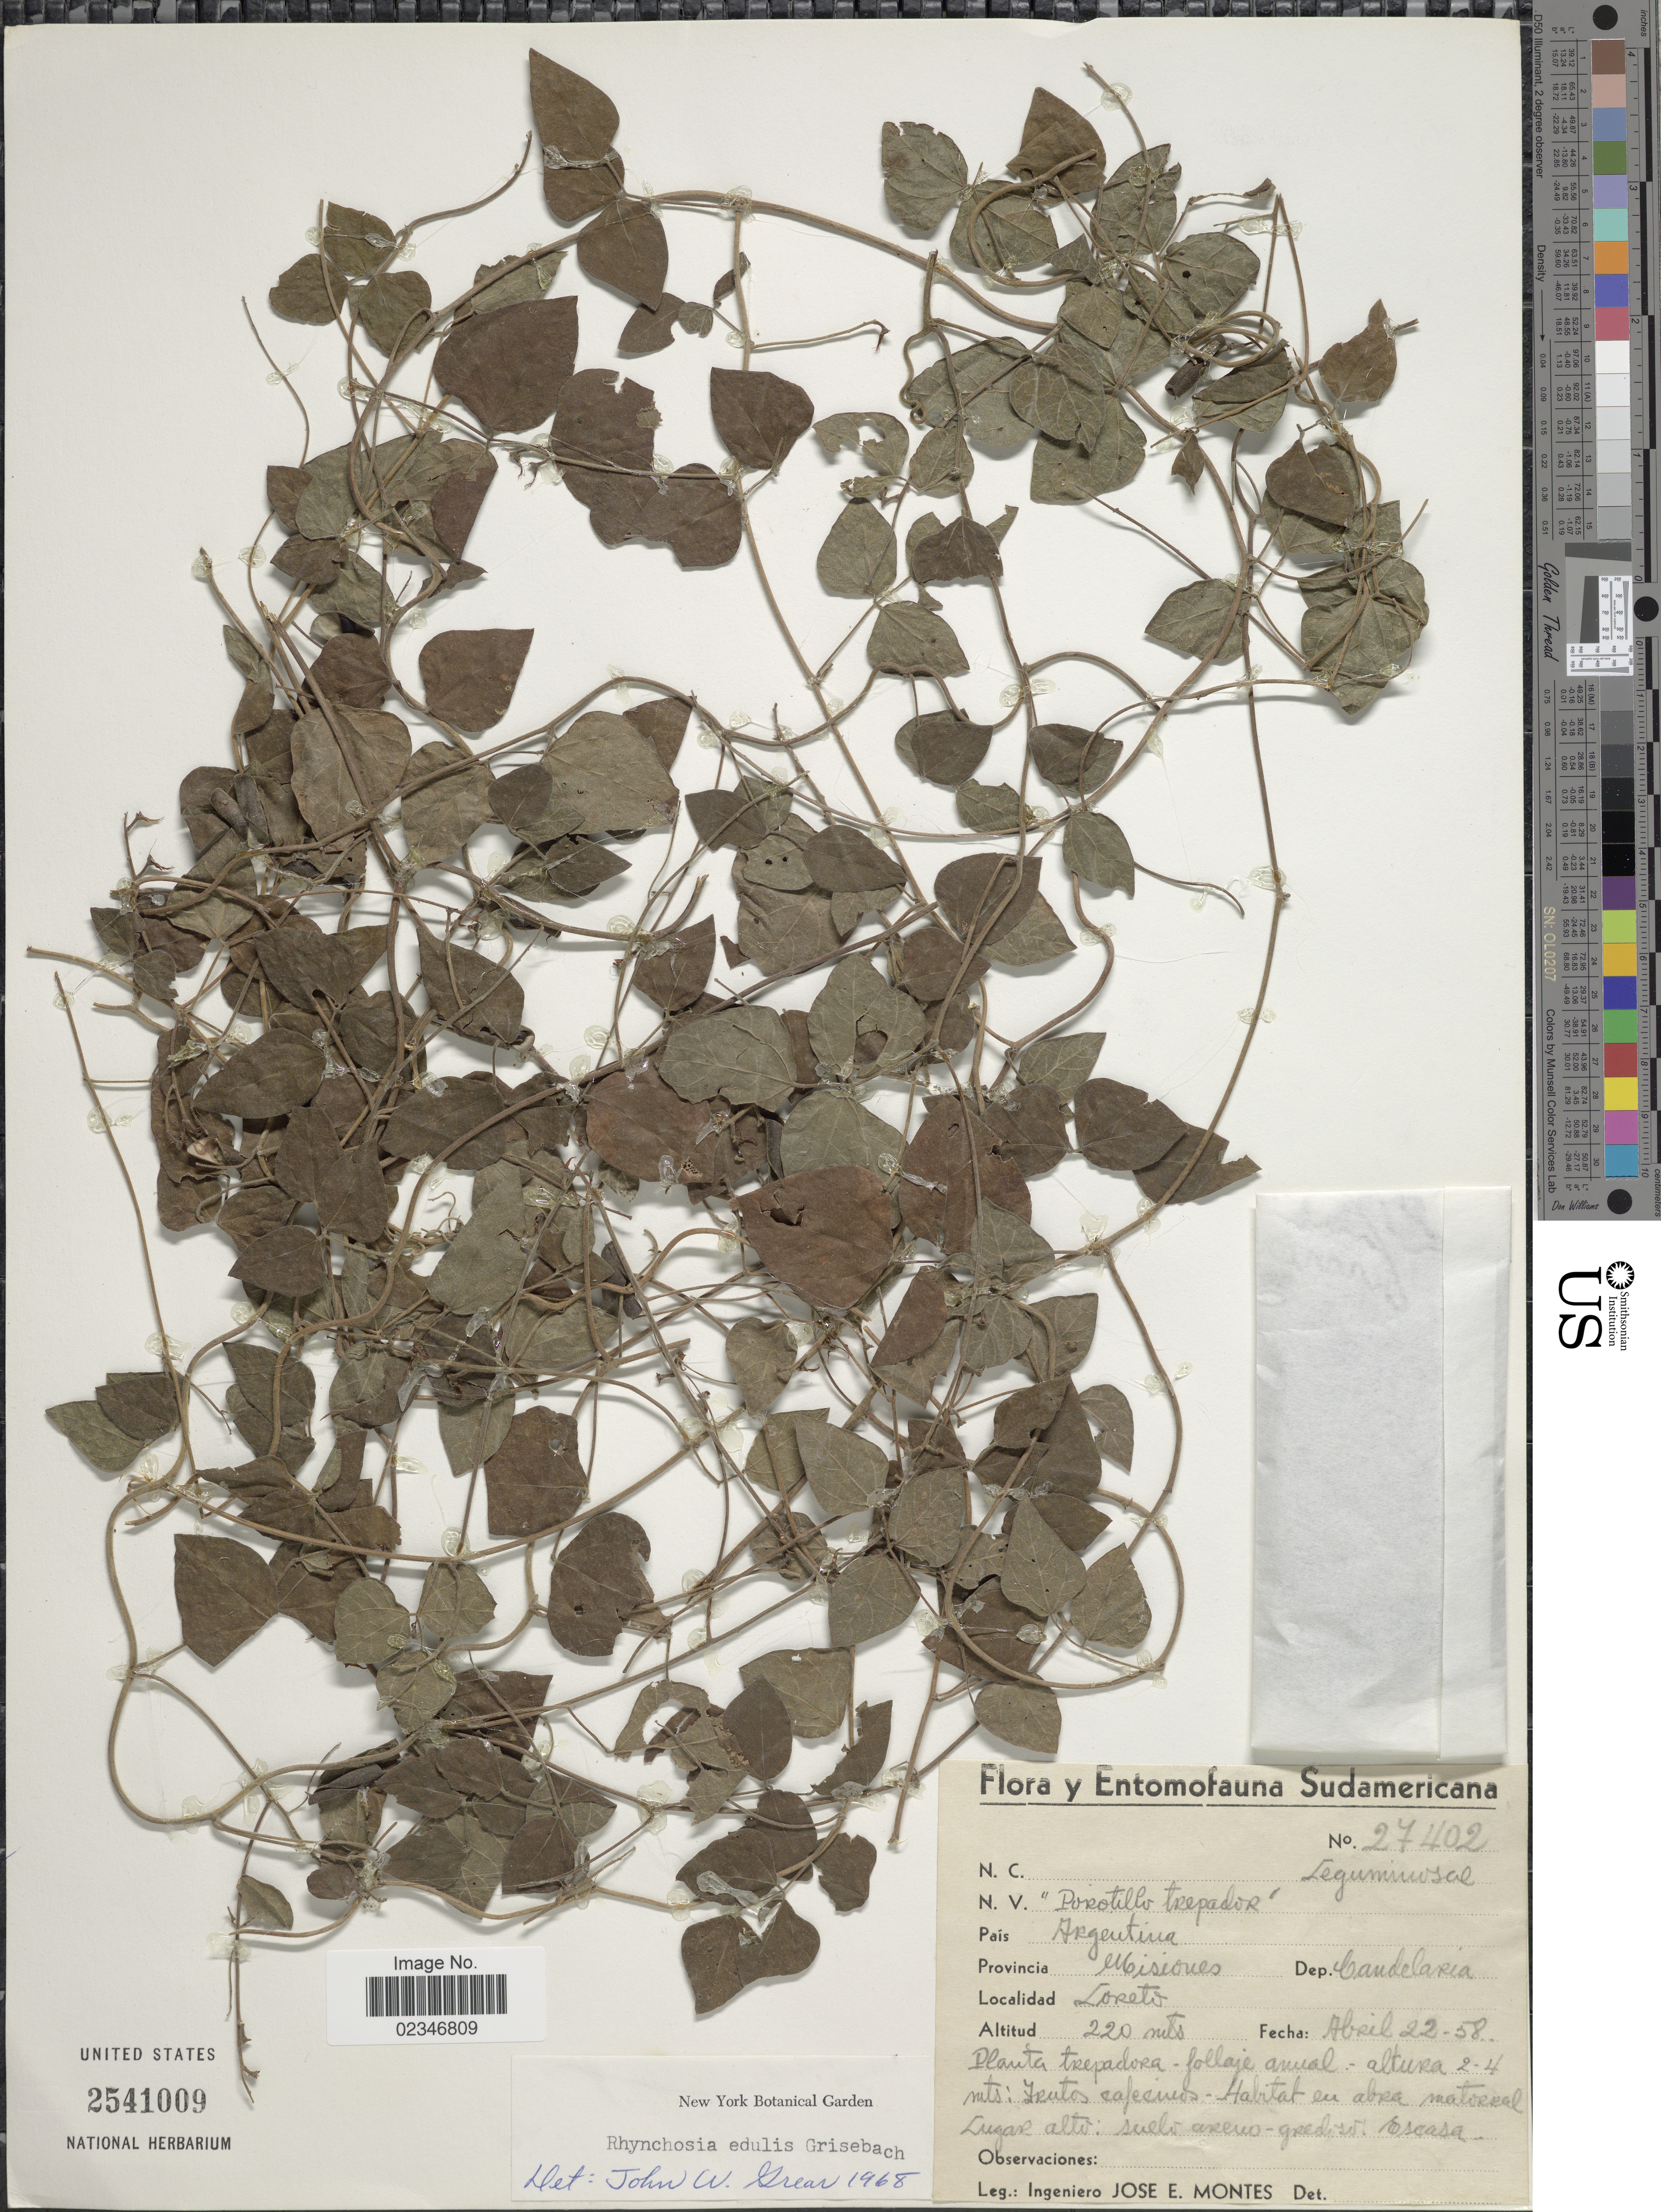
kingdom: Plantae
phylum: Tracheophyta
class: Magnoliopsida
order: Fabales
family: Fabaceae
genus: Rhynchosia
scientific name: Rhynchosia edulis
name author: Griseb.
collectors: J. E. Montes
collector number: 27402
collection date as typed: Transcribed d/m/y: 22/4/58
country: Argentina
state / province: Misiones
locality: Provincia Misiones, Dep. Candelaria, Loreto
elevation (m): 220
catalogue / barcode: US 2541009